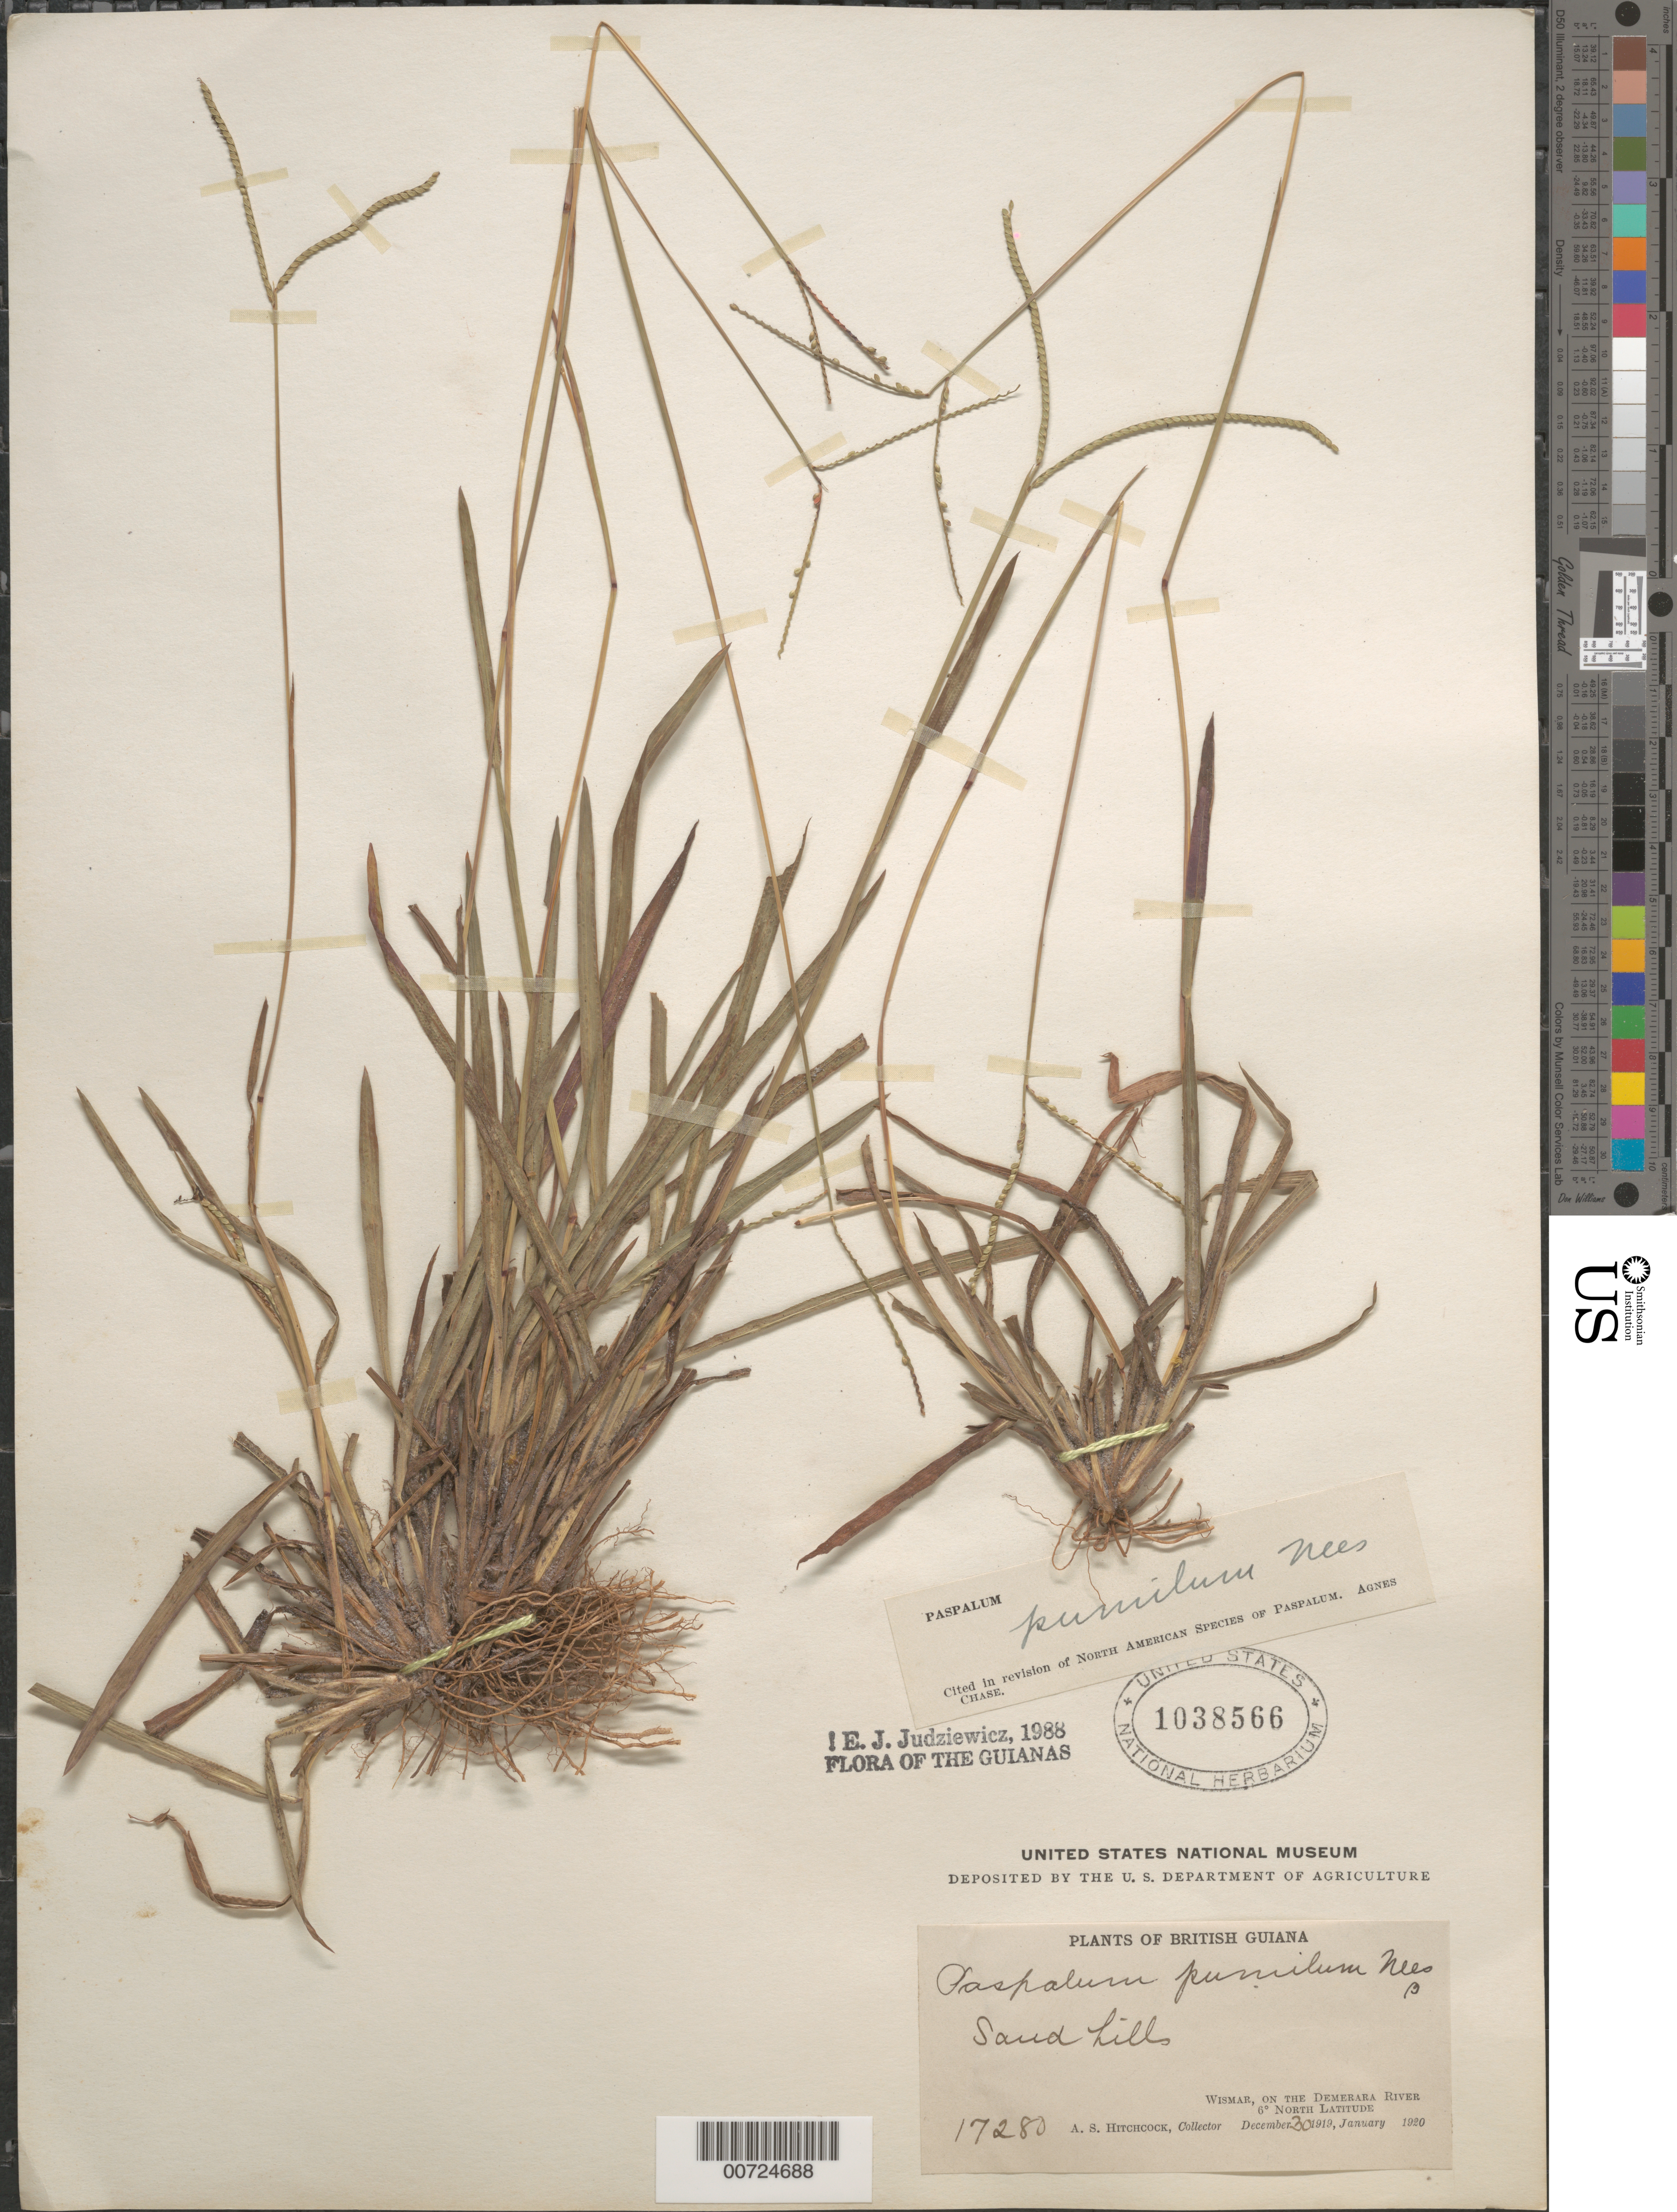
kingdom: Plantae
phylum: Tracheophyta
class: Liliopsida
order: Poales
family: Poaceae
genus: Paspalum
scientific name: Paspalum pumilum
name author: Nees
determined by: Judziewicz, E. J.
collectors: A. S. Hitchcock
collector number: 17280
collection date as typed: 31-Dec-20 to 1-Jan-20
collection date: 1920-01-01/1920-12-31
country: Guyana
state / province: U. Demerara-Berbice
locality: Wismar, on the Demerara River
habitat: Sand hills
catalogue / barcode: US 1038566